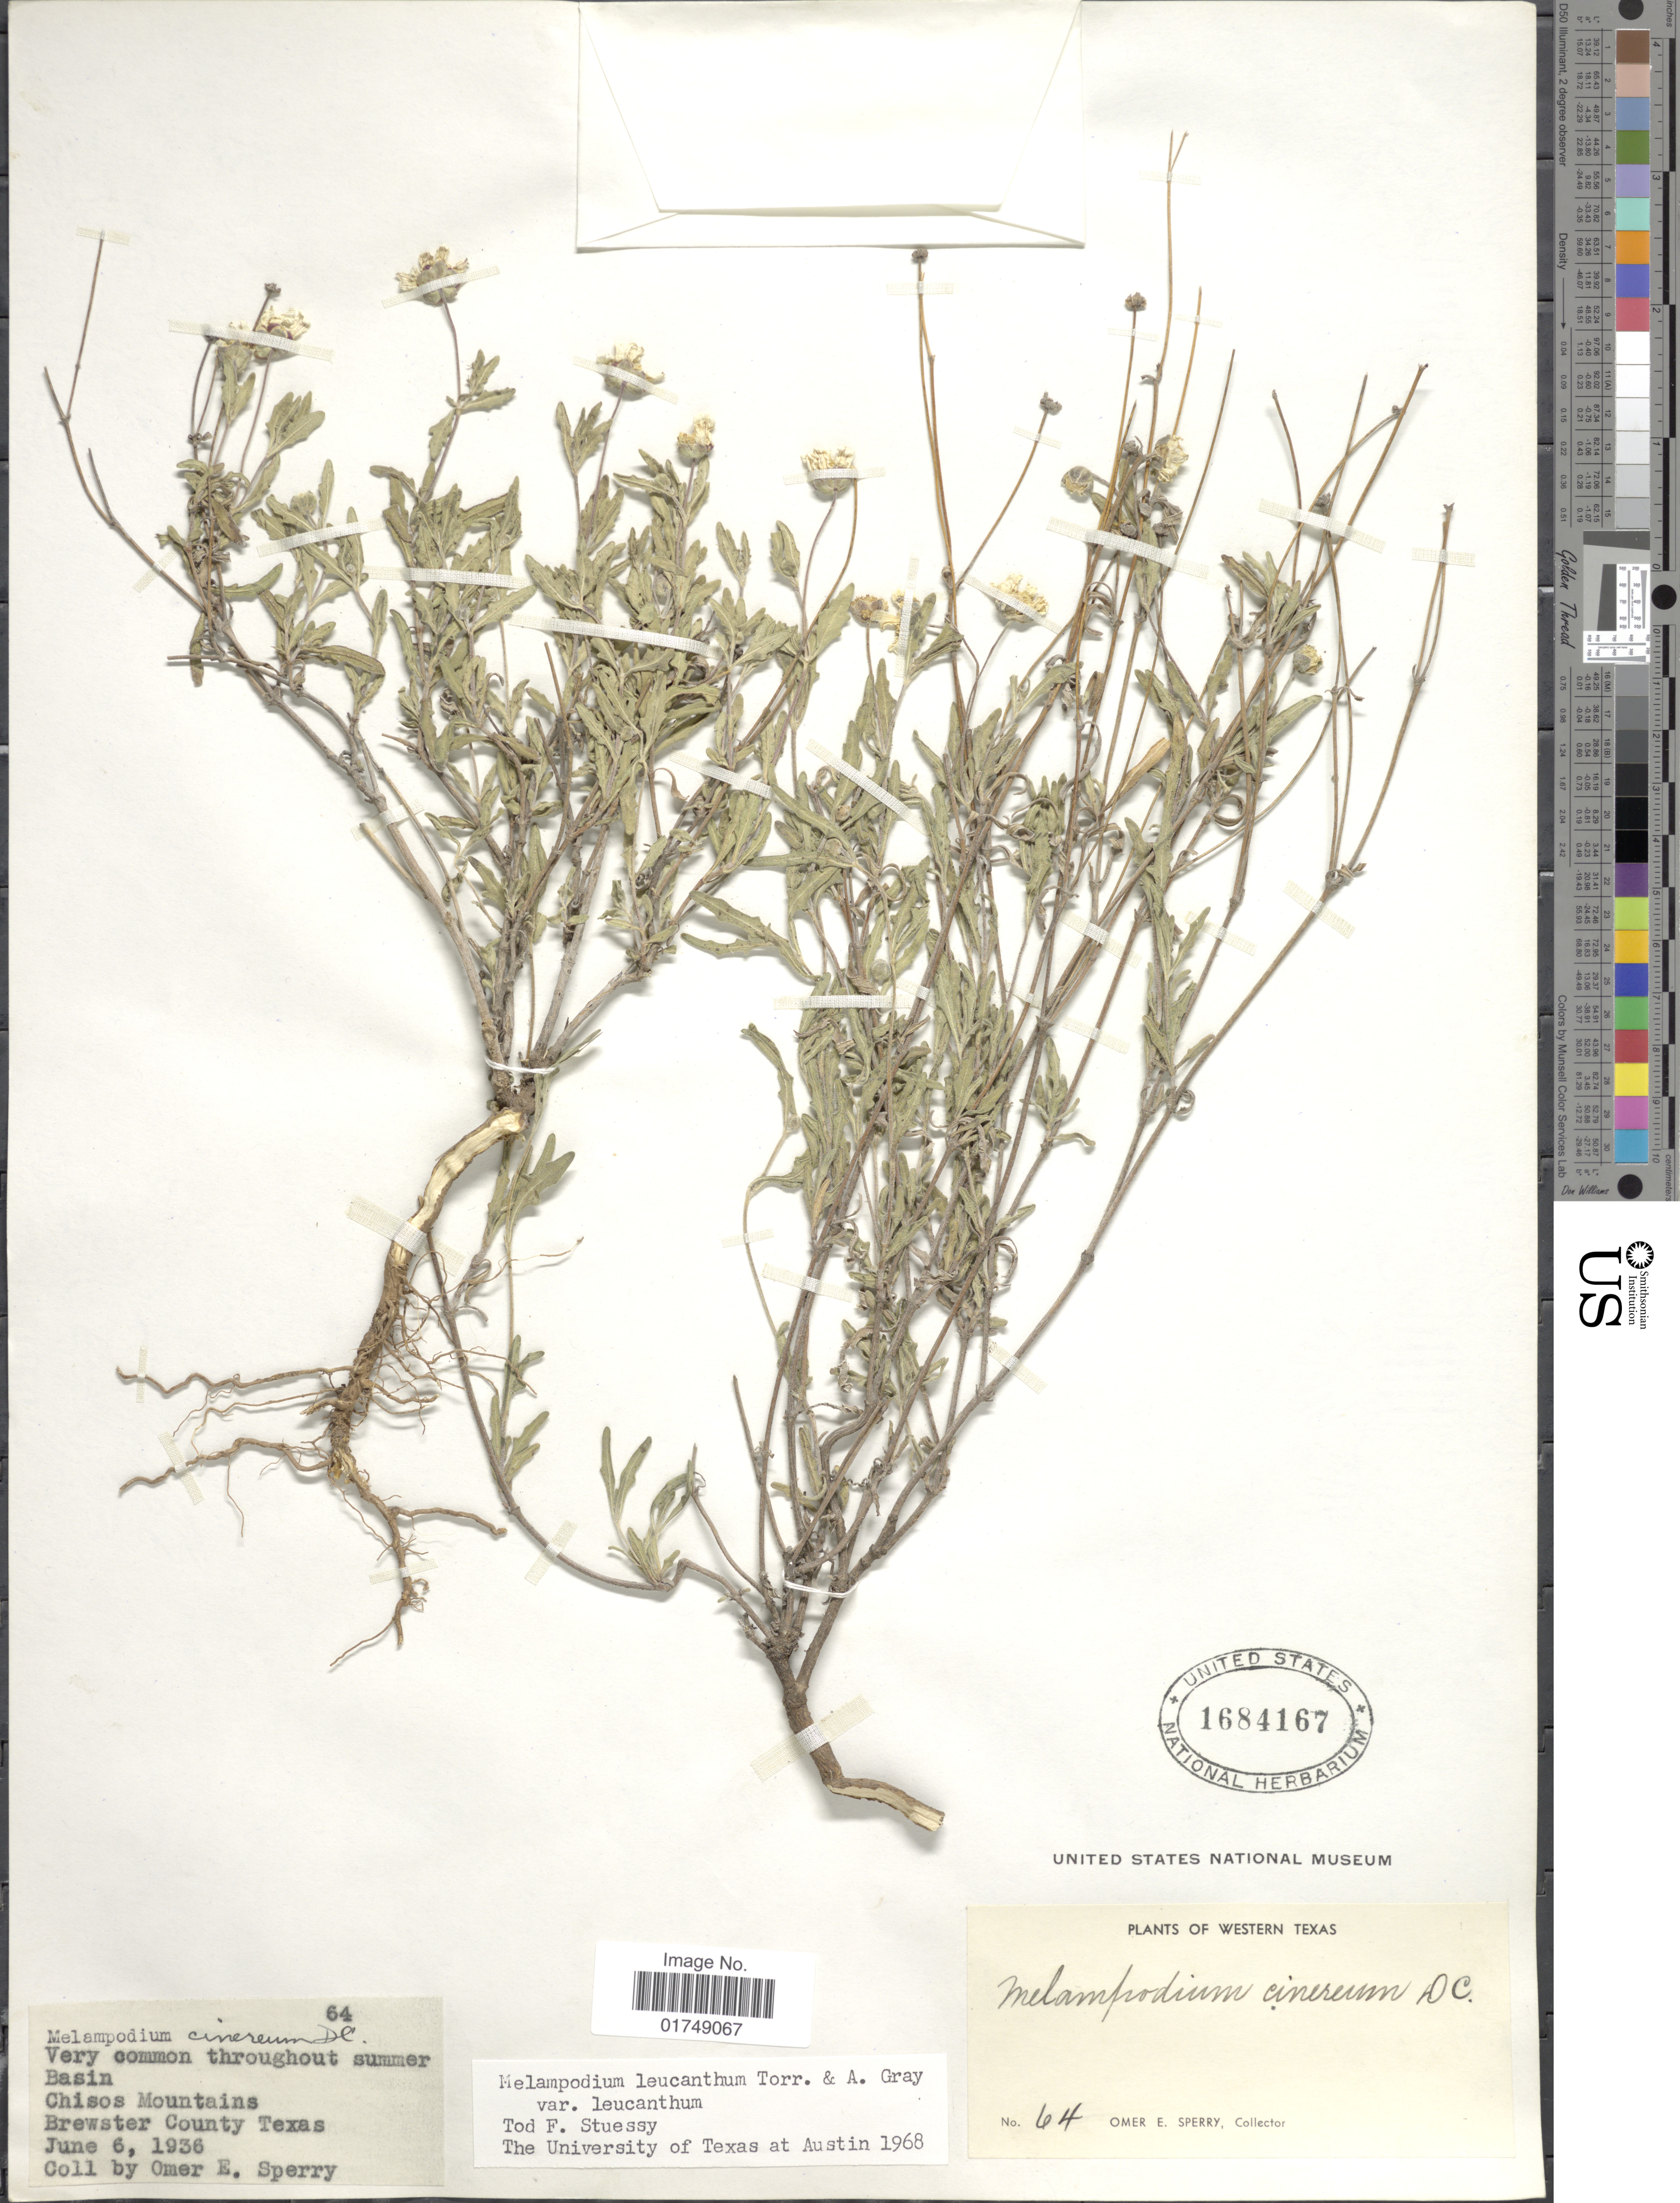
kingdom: Plantae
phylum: Tracheophyta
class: Magnoliopsida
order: Asterales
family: Asteraceae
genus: Melampodium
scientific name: Melampodium leucanthum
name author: Torr. & A. Gray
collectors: O. E. Sperry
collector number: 64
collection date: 1936-06-06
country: United States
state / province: Texas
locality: Chisos Mountains, Brewster County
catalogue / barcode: US 1684167